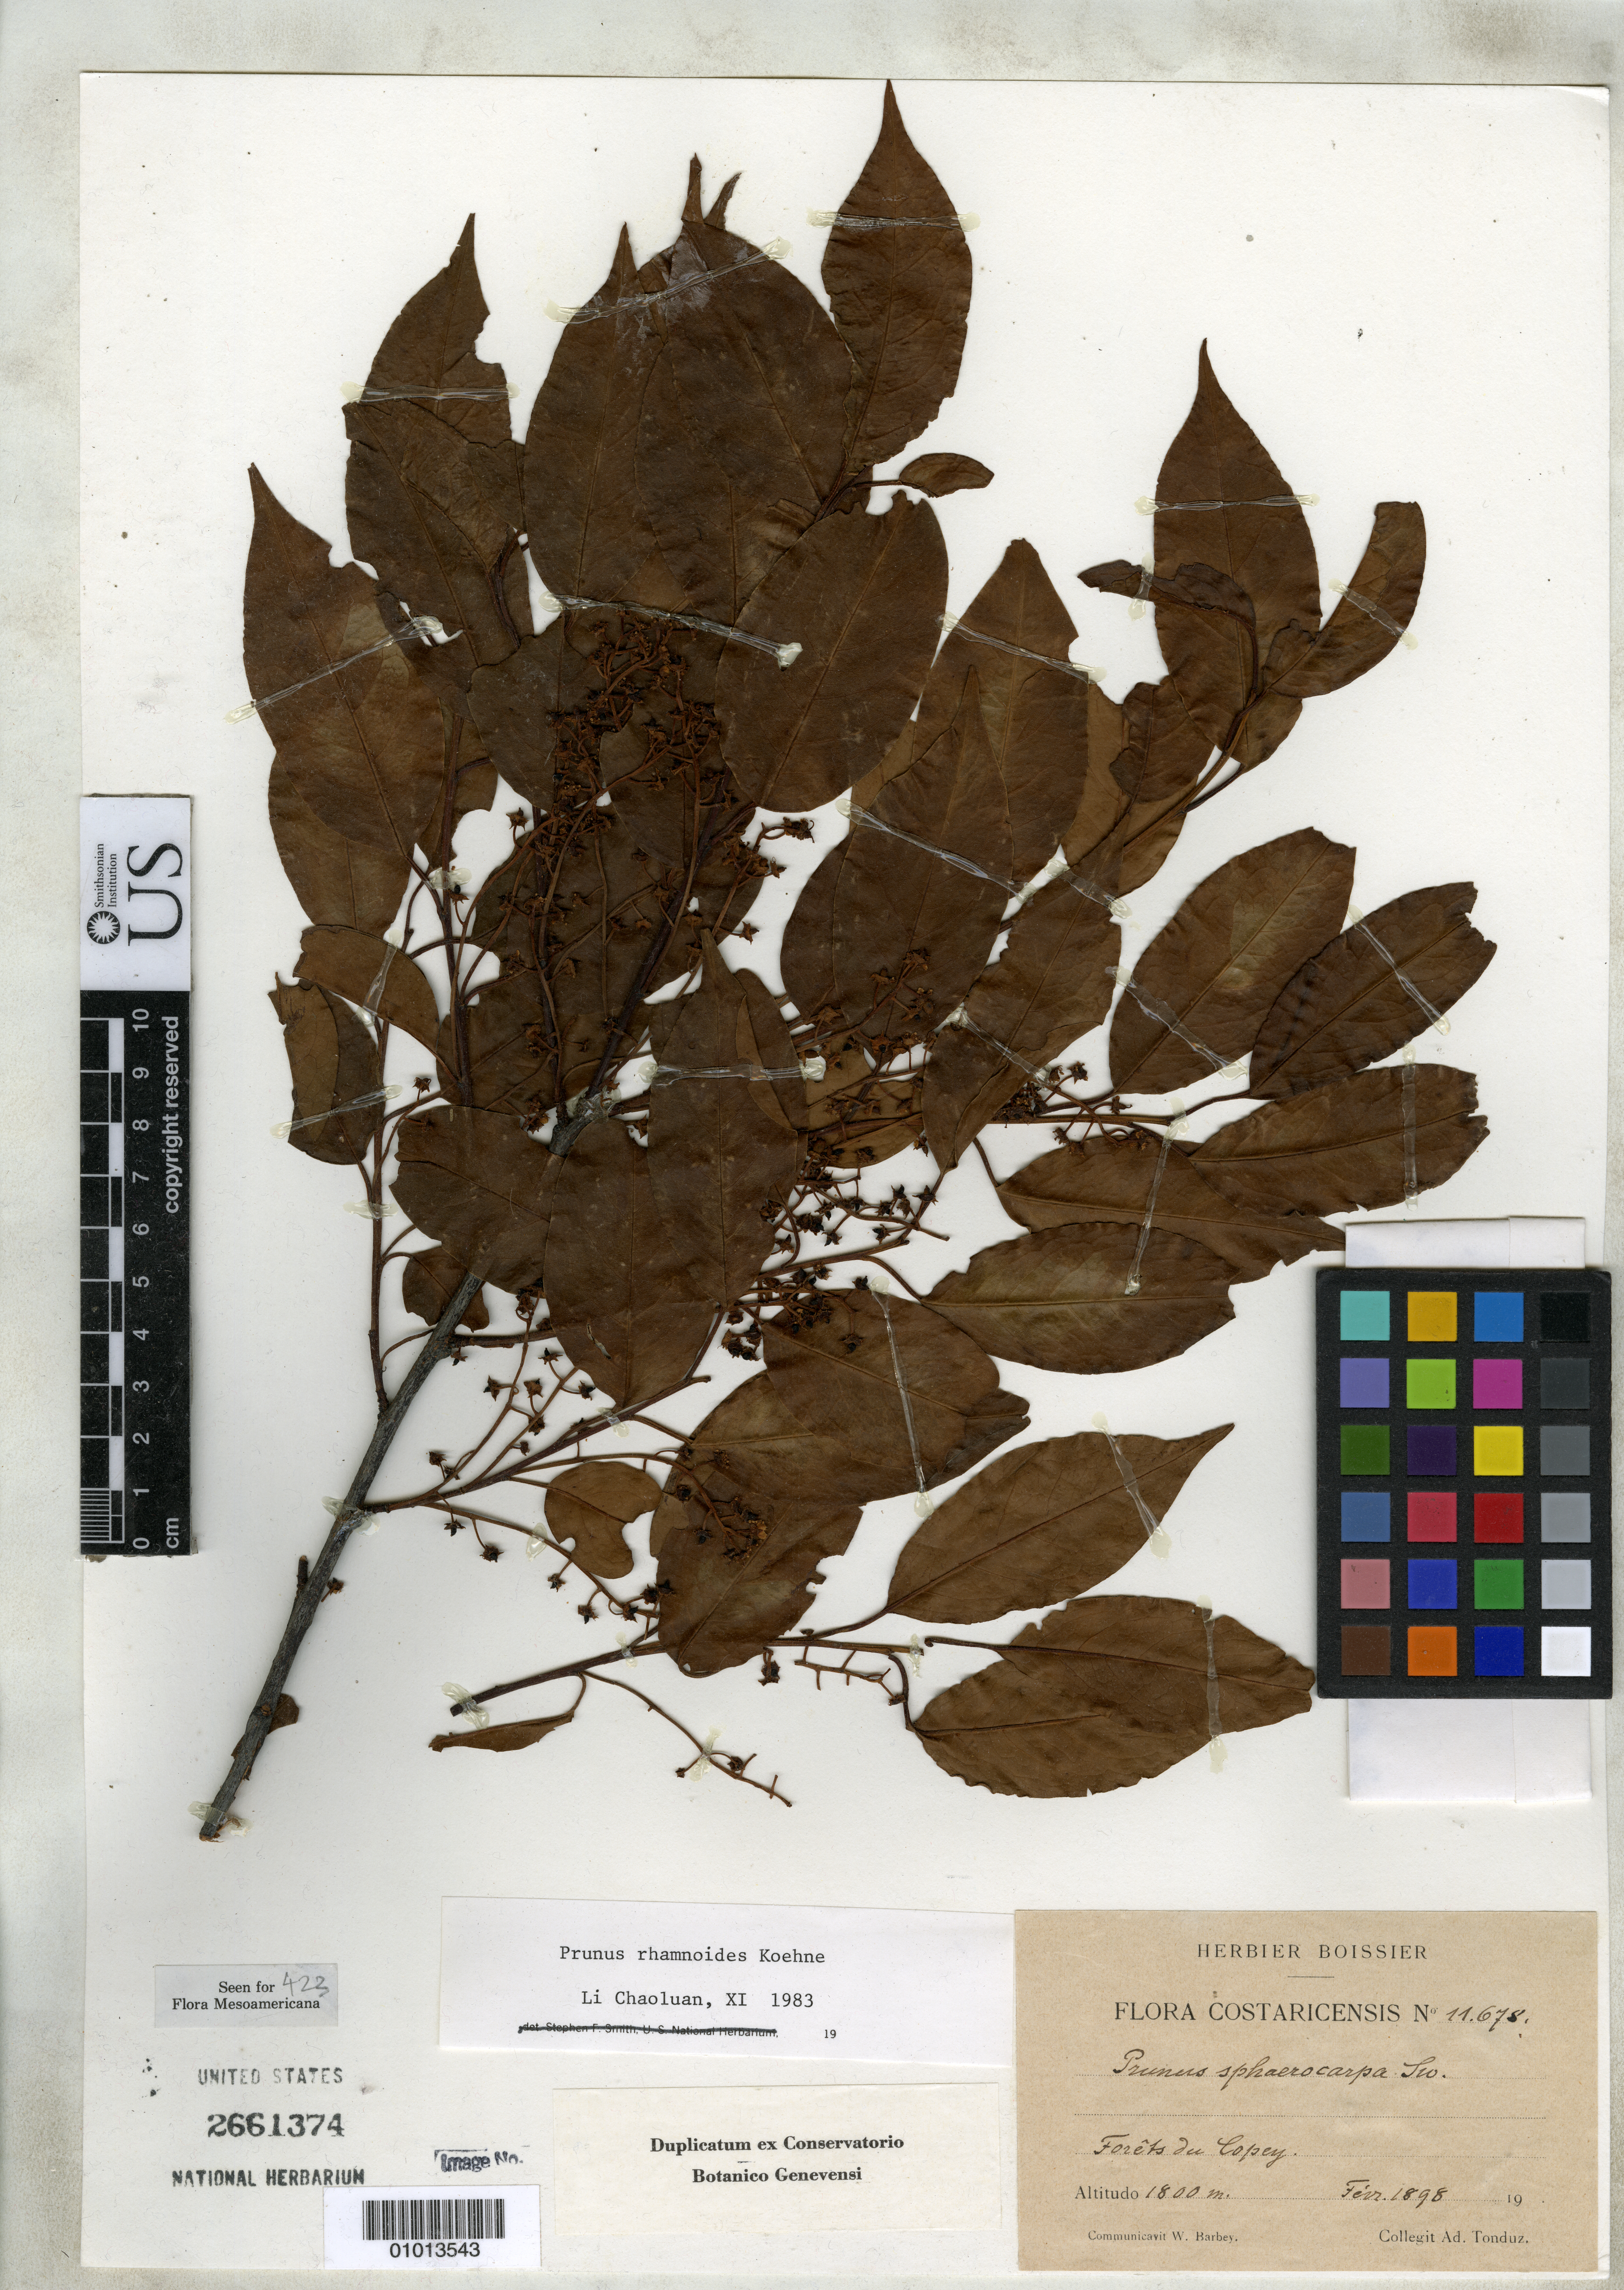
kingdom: Plantae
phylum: Tracheophyta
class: Magnoliopsida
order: Rosales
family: Rosaceae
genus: Prunus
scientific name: Prunus cornifolia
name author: Koehne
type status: Syntype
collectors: A. Tonduz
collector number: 11678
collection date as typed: Feb 1898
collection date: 1898-02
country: Costa Rica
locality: Forets du Copey.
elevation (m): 1800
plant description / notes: These may be isotypes (all duplicates seem to represent a single collection).; Note: protologue cites, "...in Herb. Nat. Costar. 11678, in herb. J.D. Smith 7355".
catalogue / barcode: US 2661374